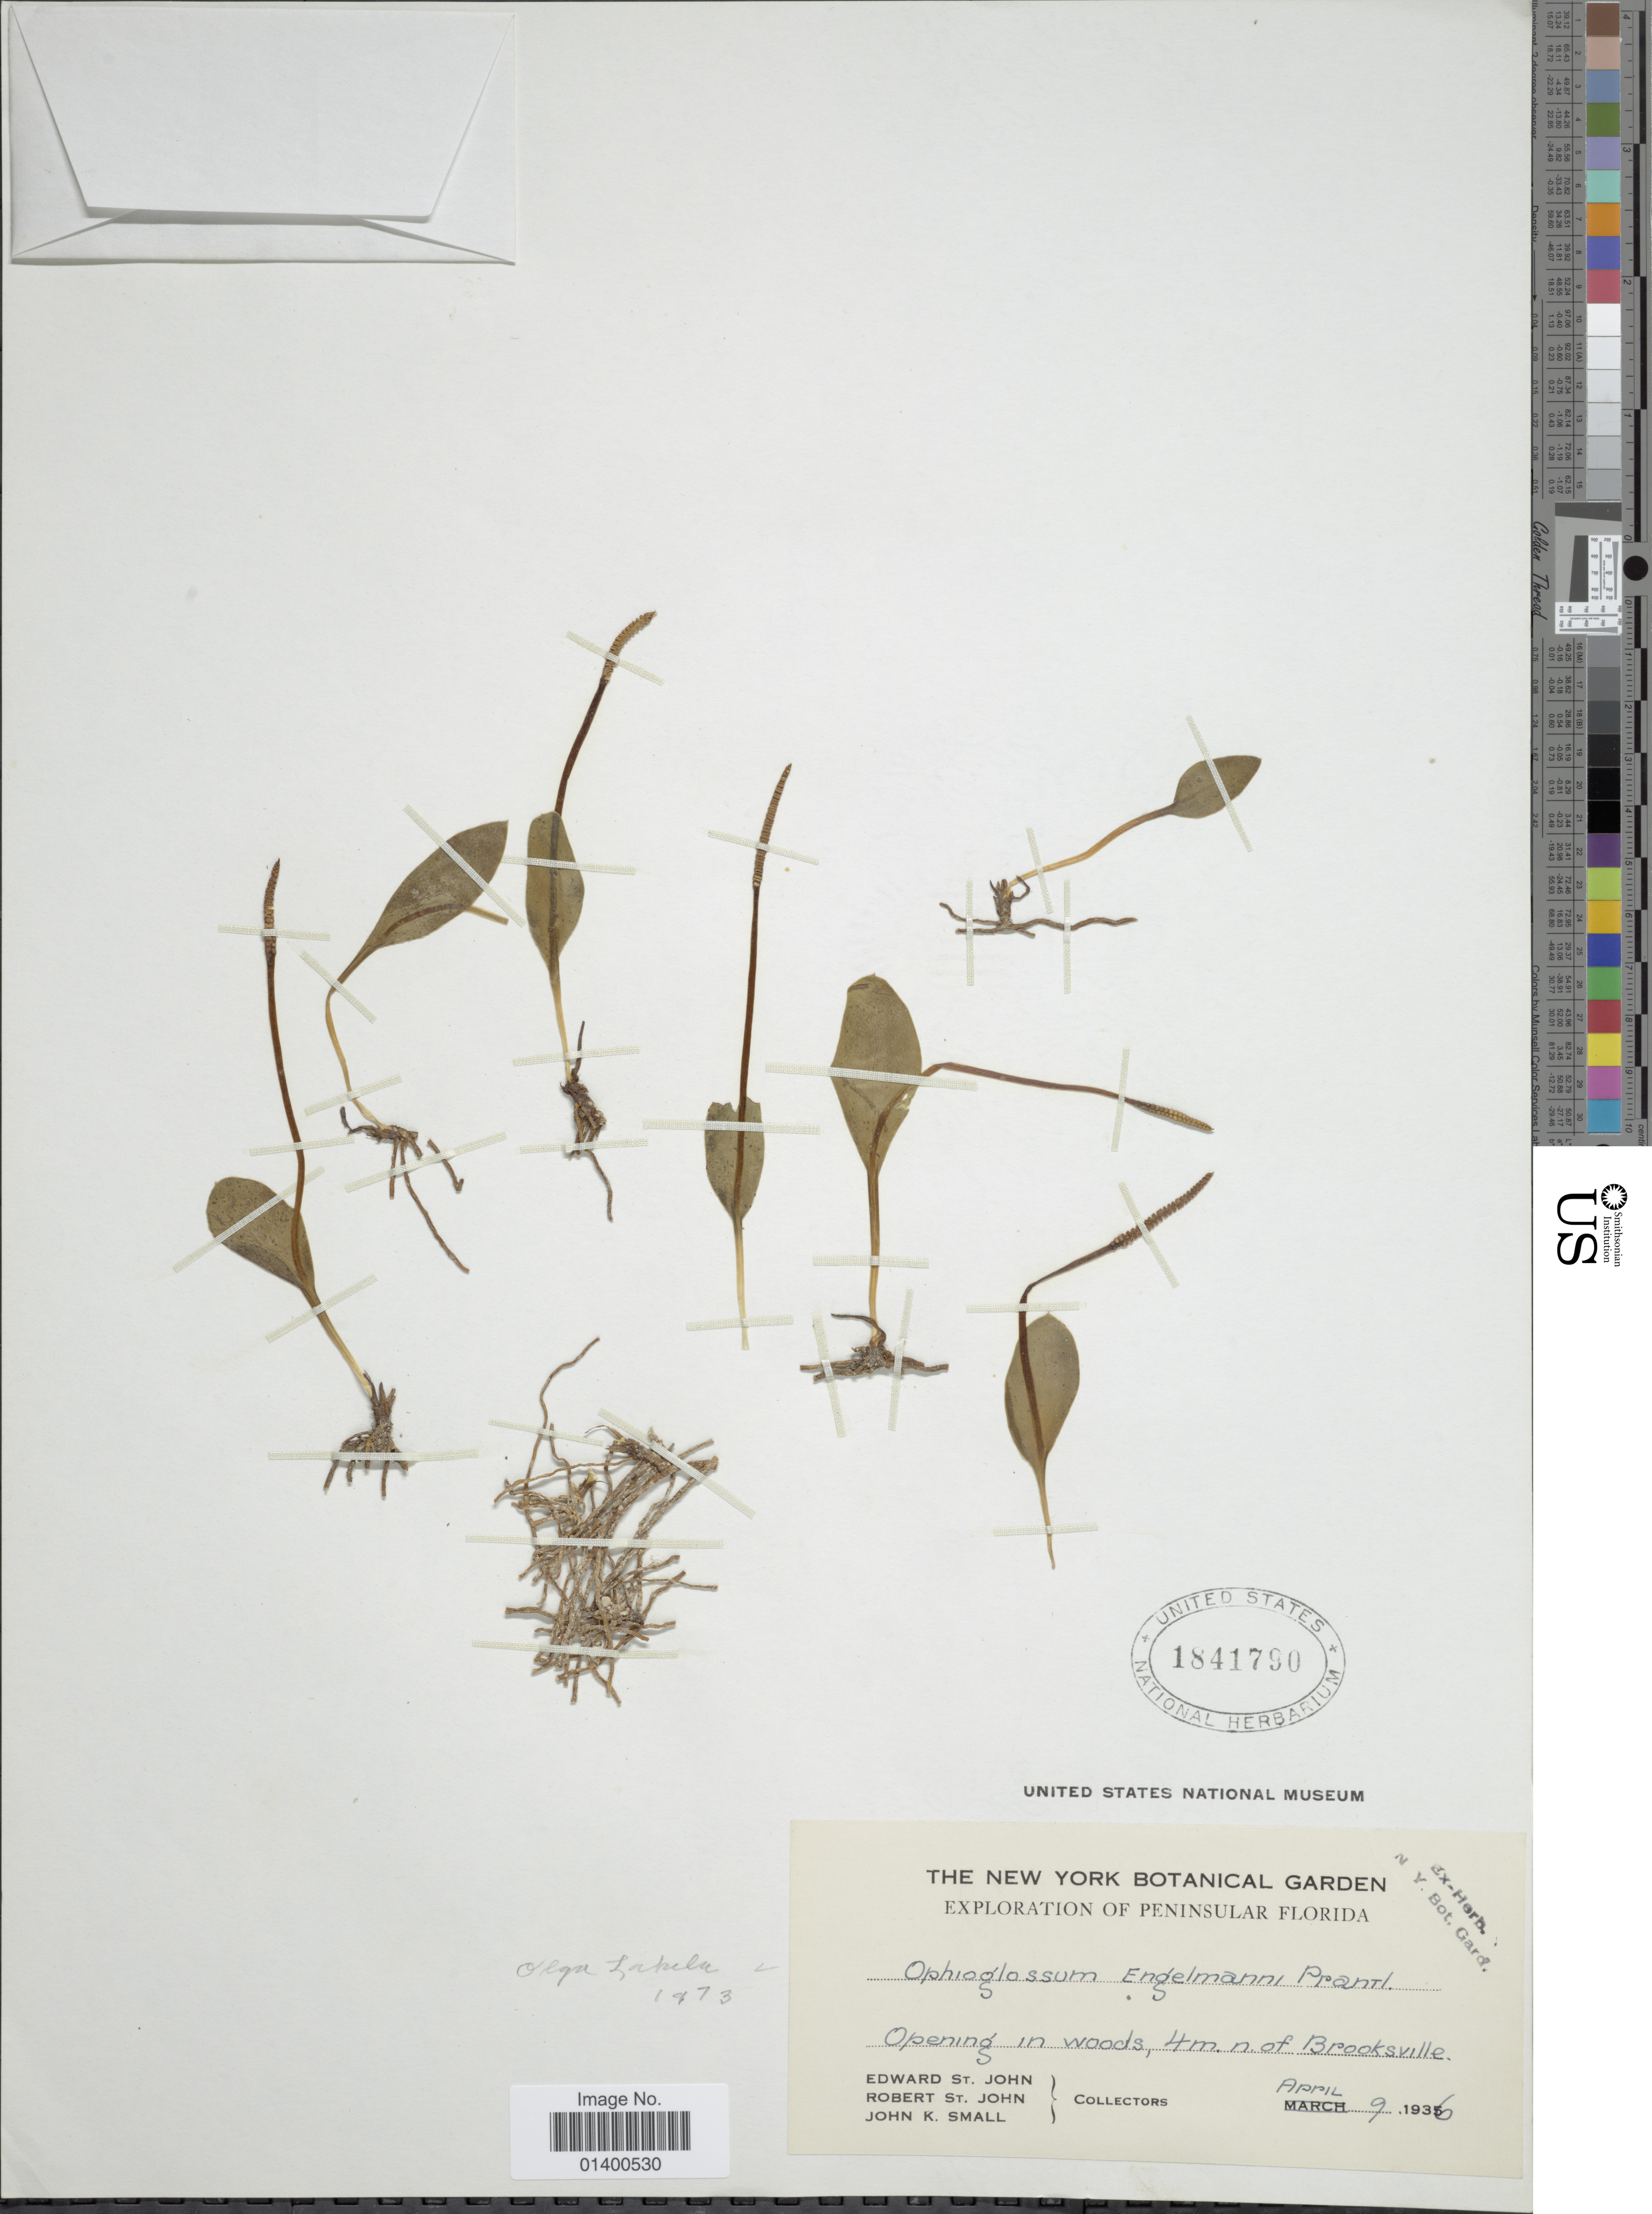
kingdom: Plantae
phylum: Tracheophyta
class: Polypodiopsida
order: Ophioglossales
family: Ophioglossaceae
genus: Ophioglossum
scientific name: Ophioglossum engelmannii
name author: Prantl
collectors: E. P. St. John, R. P. St. John & J. K. Small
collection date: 1936-04-09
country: United States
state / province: Florida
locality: Peninsular Florida, 4 m. n. of Brooksville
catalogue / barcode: US 1841790